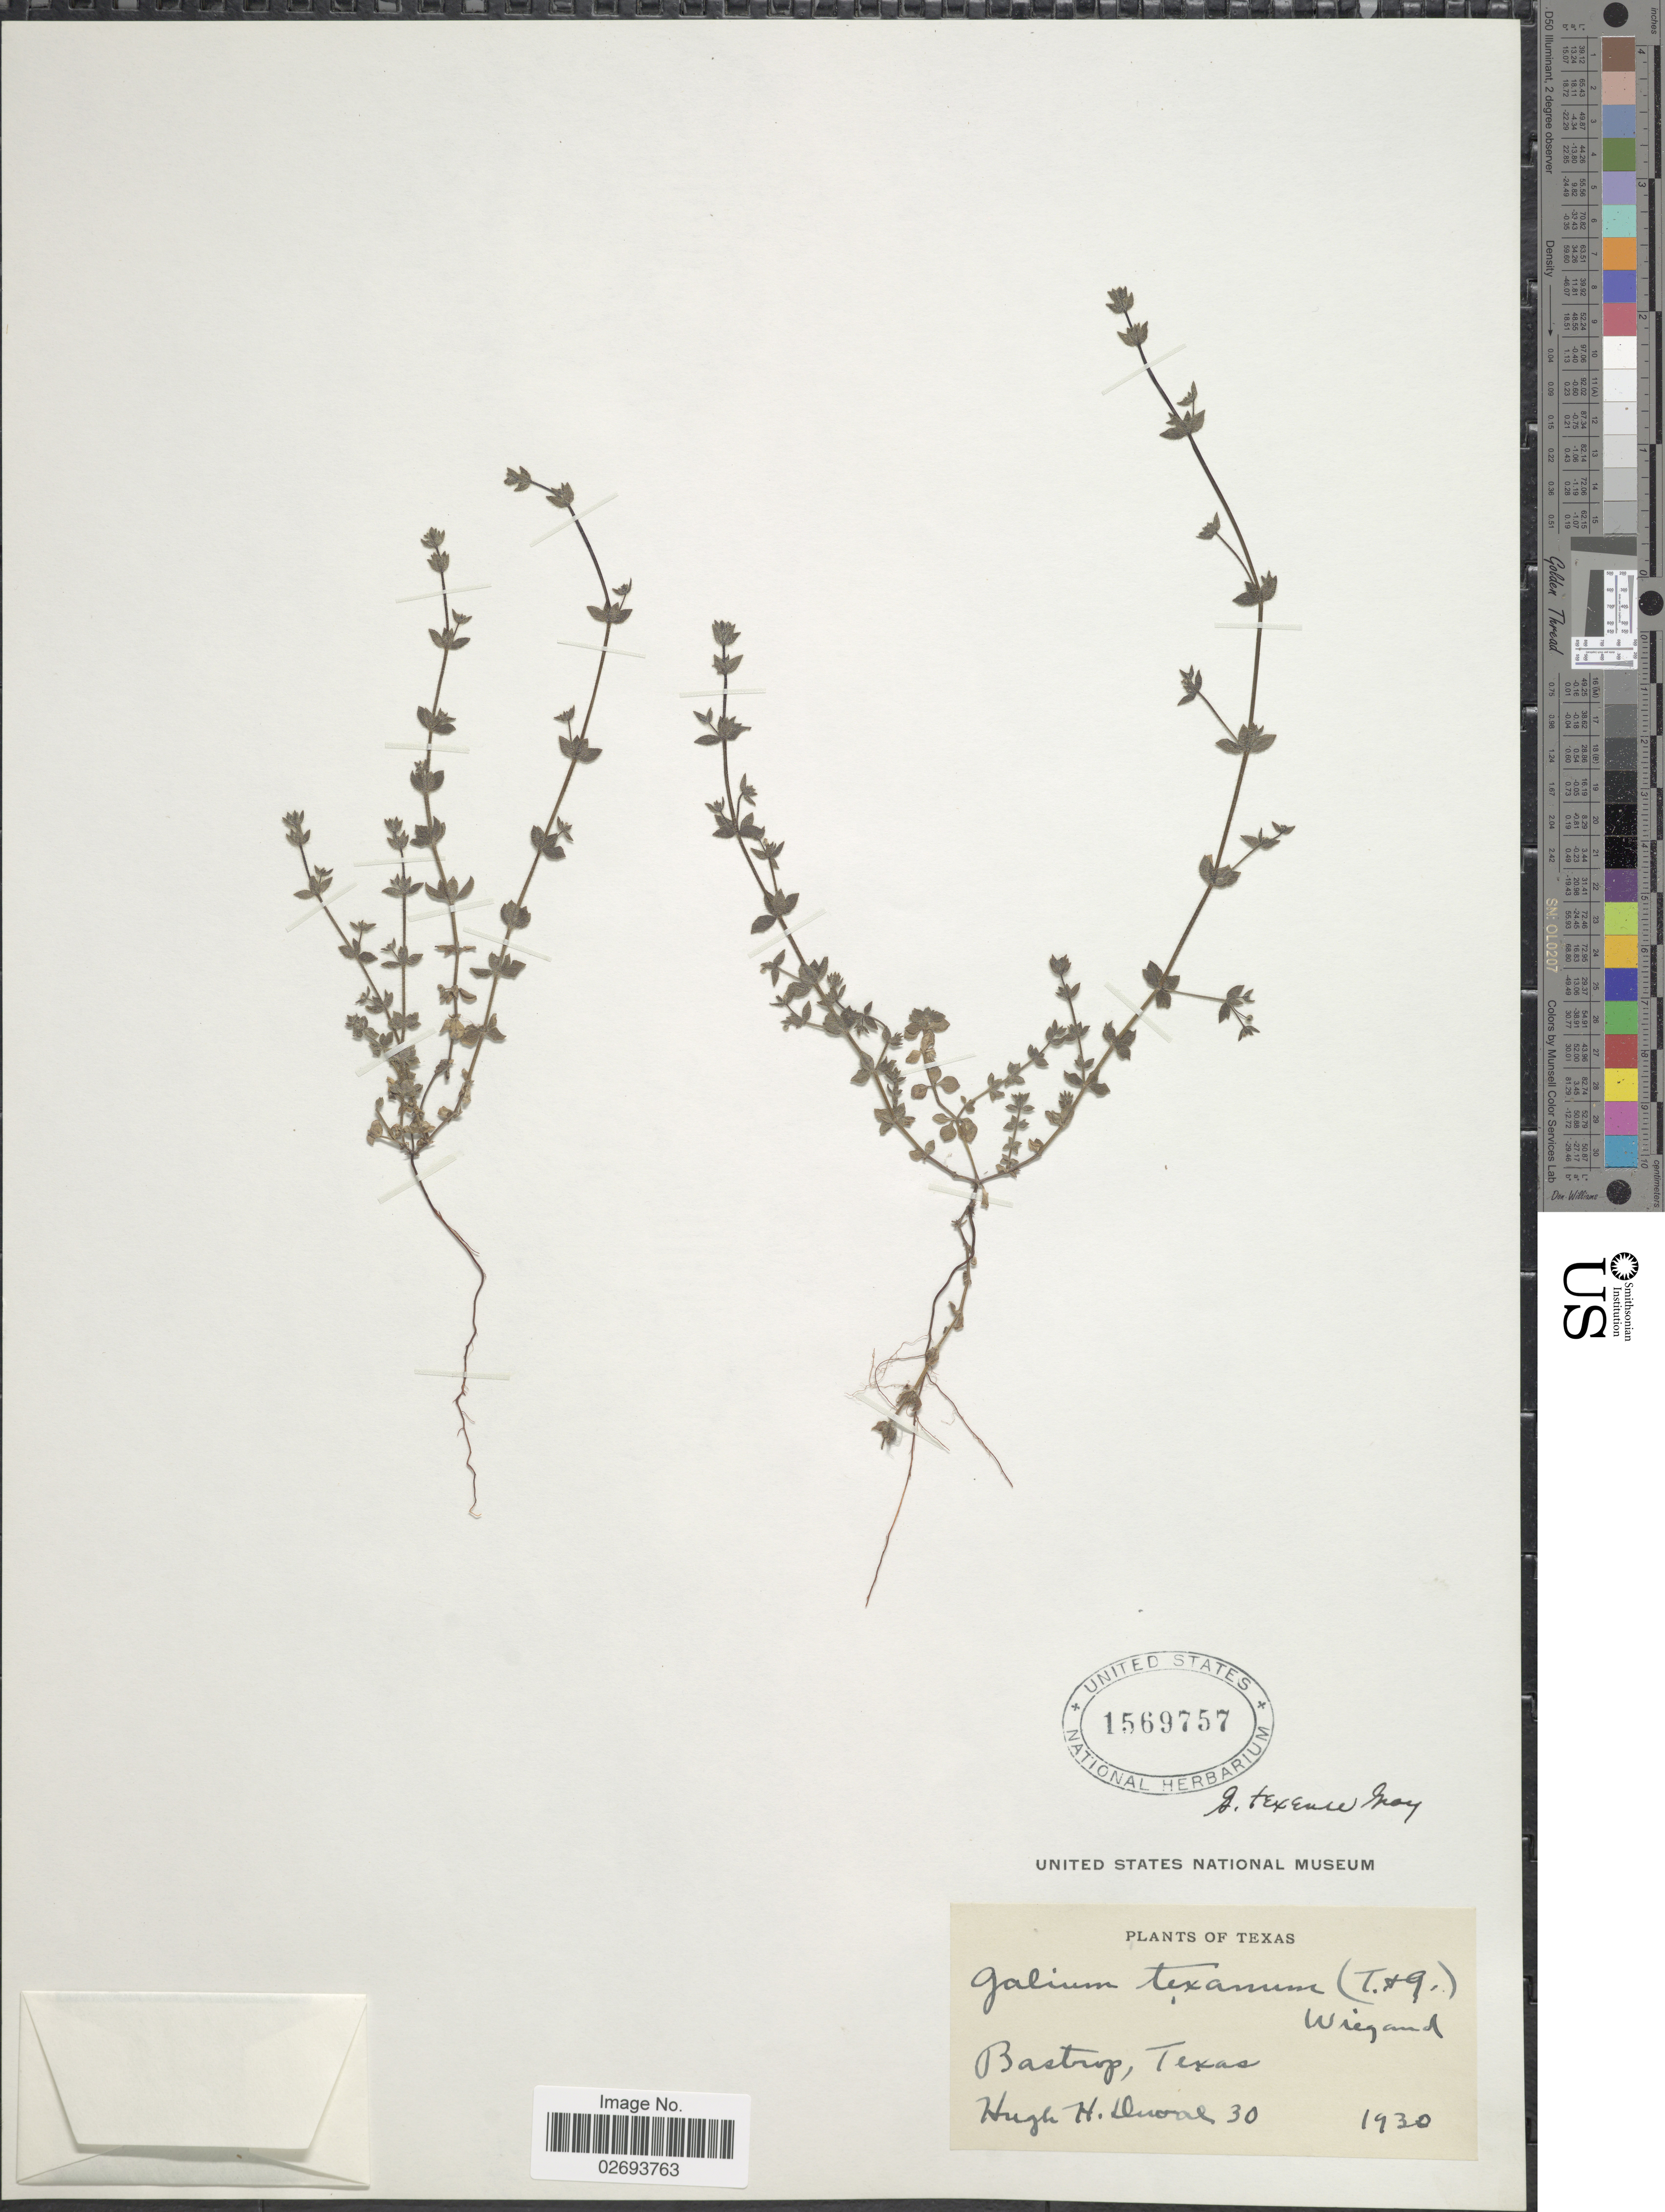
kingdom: Plantae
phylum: Tracheophyta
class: Magnoliopsida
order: Gentianales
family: Rubiaceae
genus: Galium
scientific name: Galium texense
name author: A. Gray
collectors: H. Duval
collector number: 30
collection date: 1930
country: United States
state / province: Texas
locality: Bastrop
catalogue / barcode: US 1569757